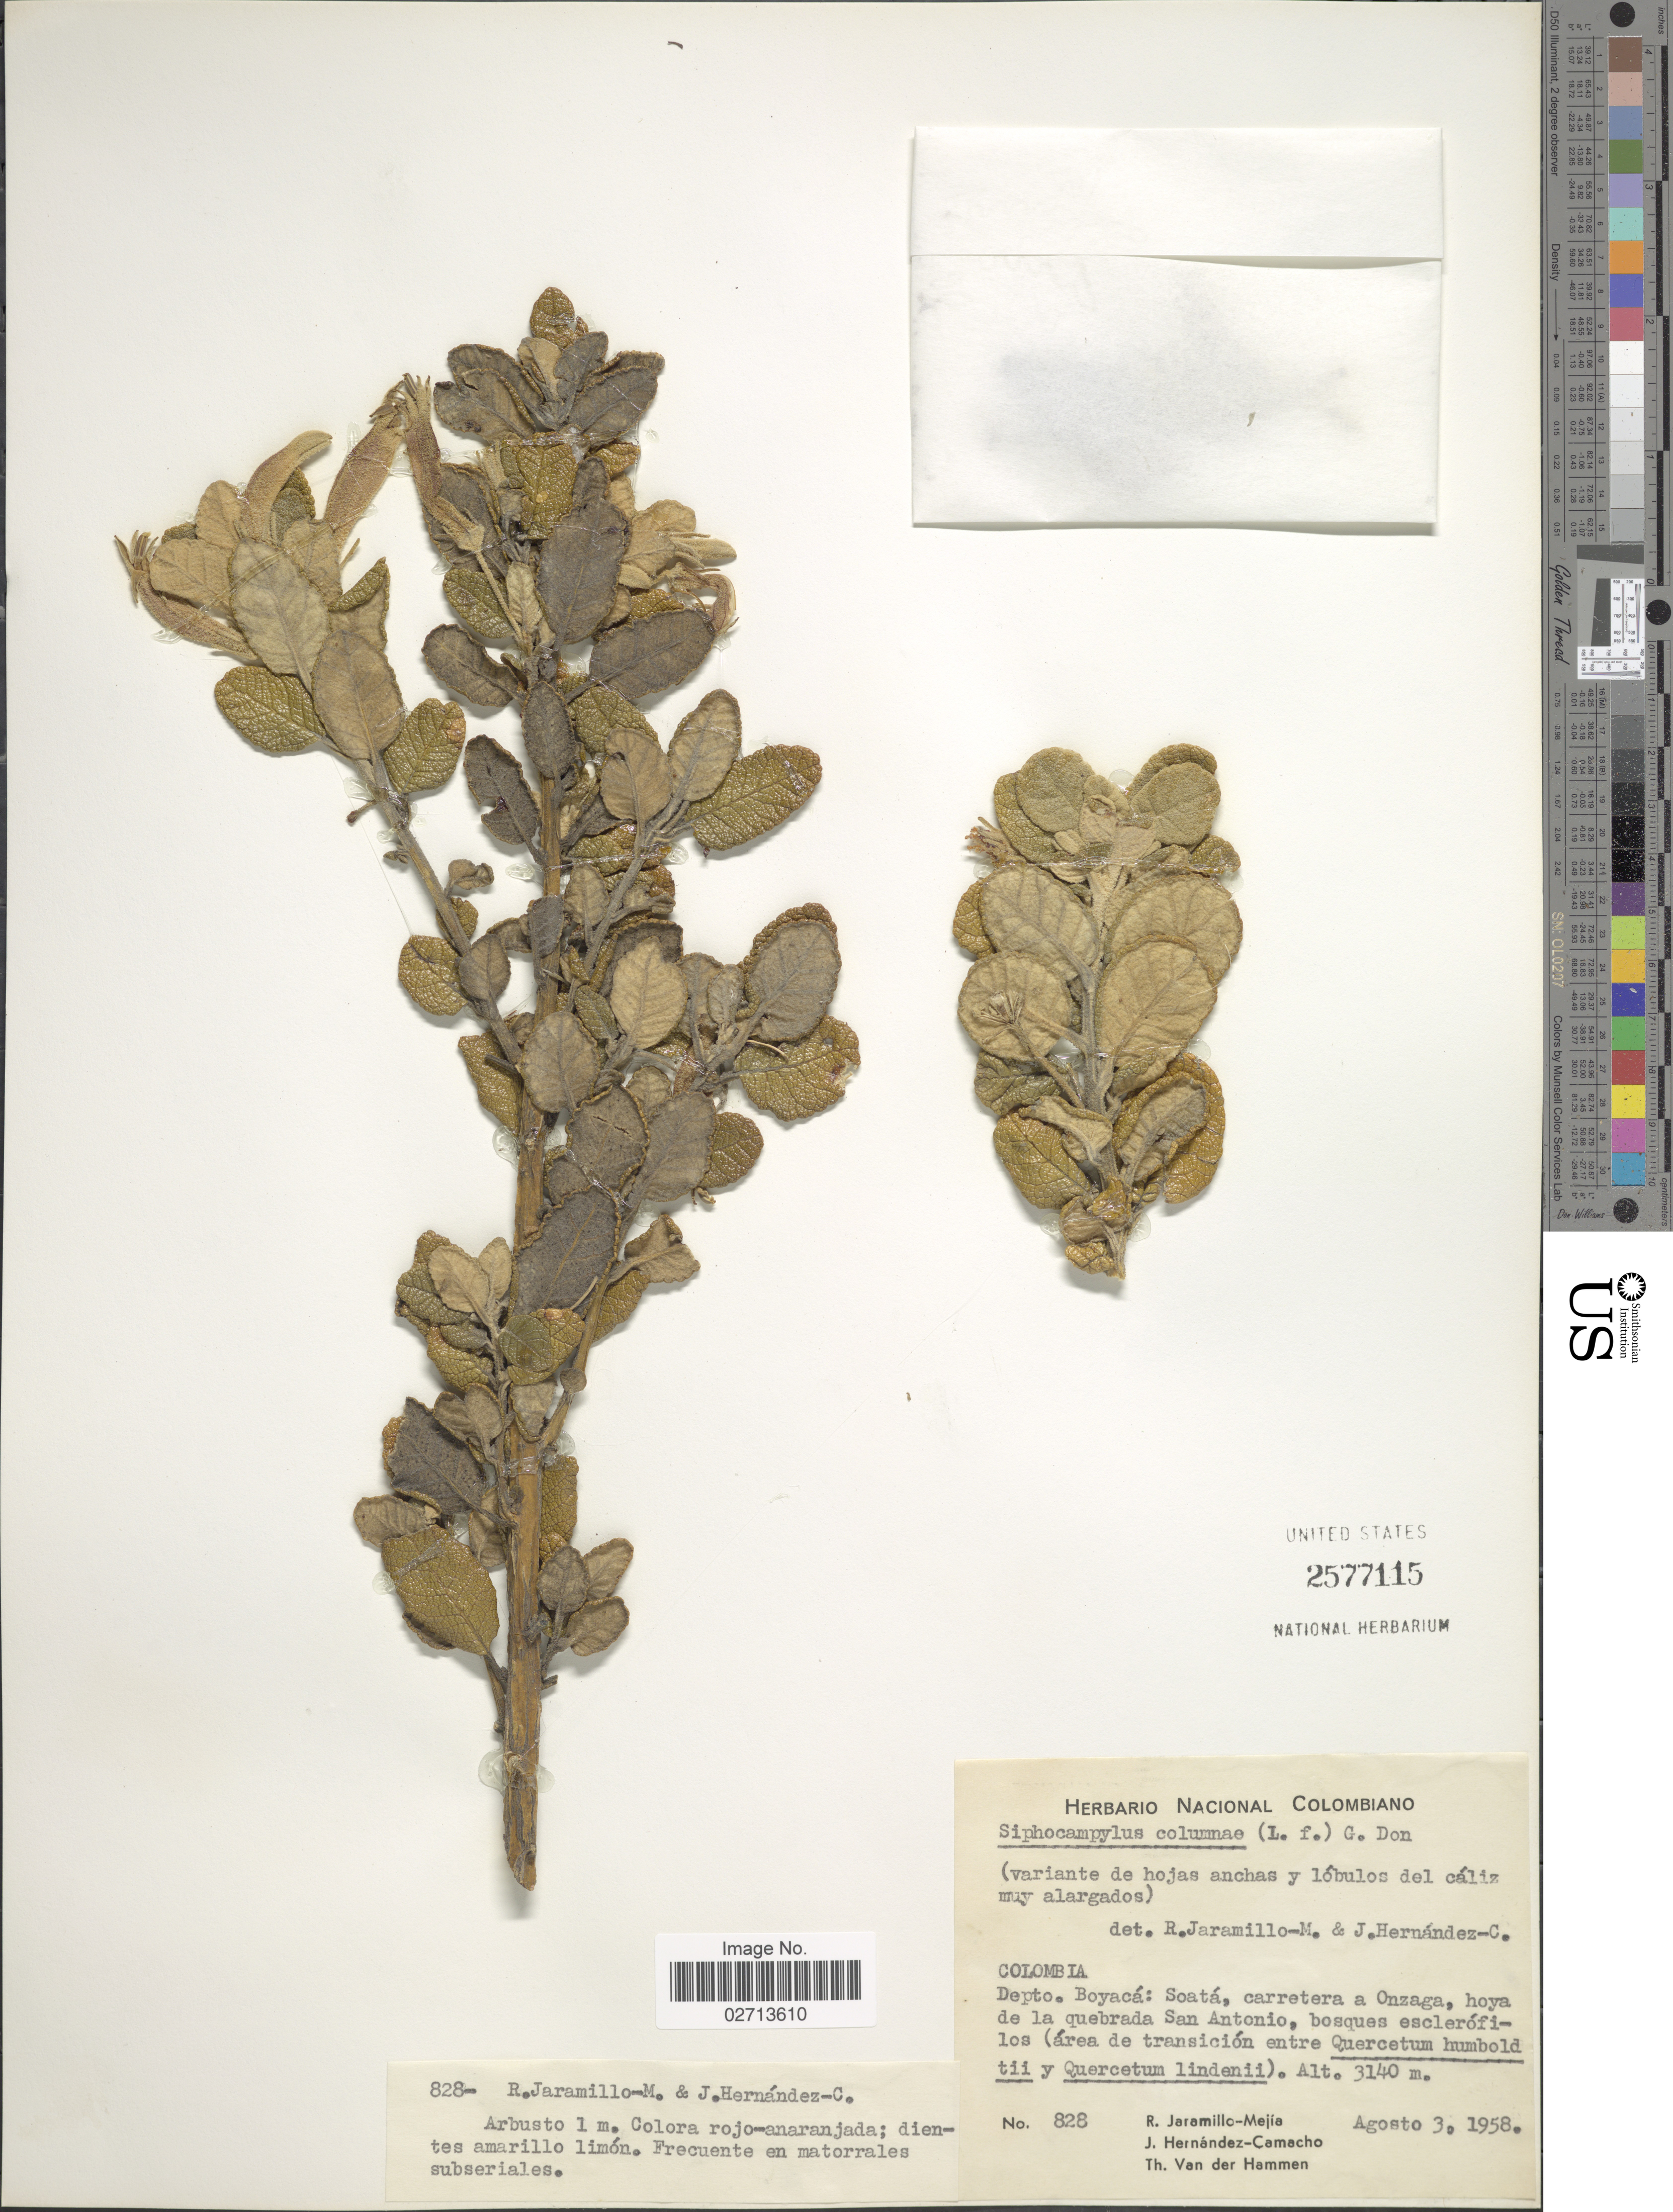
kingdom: Plantae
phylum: Tracheophyta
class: Magnoliopsida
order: Asterales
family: Campanulaceae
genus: Siphocampylus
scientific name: Siphocampylus columnae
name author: (L. f.) G. Don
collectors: R. Jaramillo M., J. Hernández-Camacho & T. Hammen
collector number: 828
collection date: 1958-08-03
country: Colombia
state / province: Boyacá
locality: Soata, carretera a Onzaga, hoya de la quebrada San Antonio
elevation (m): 3140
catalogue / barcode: US 2577115